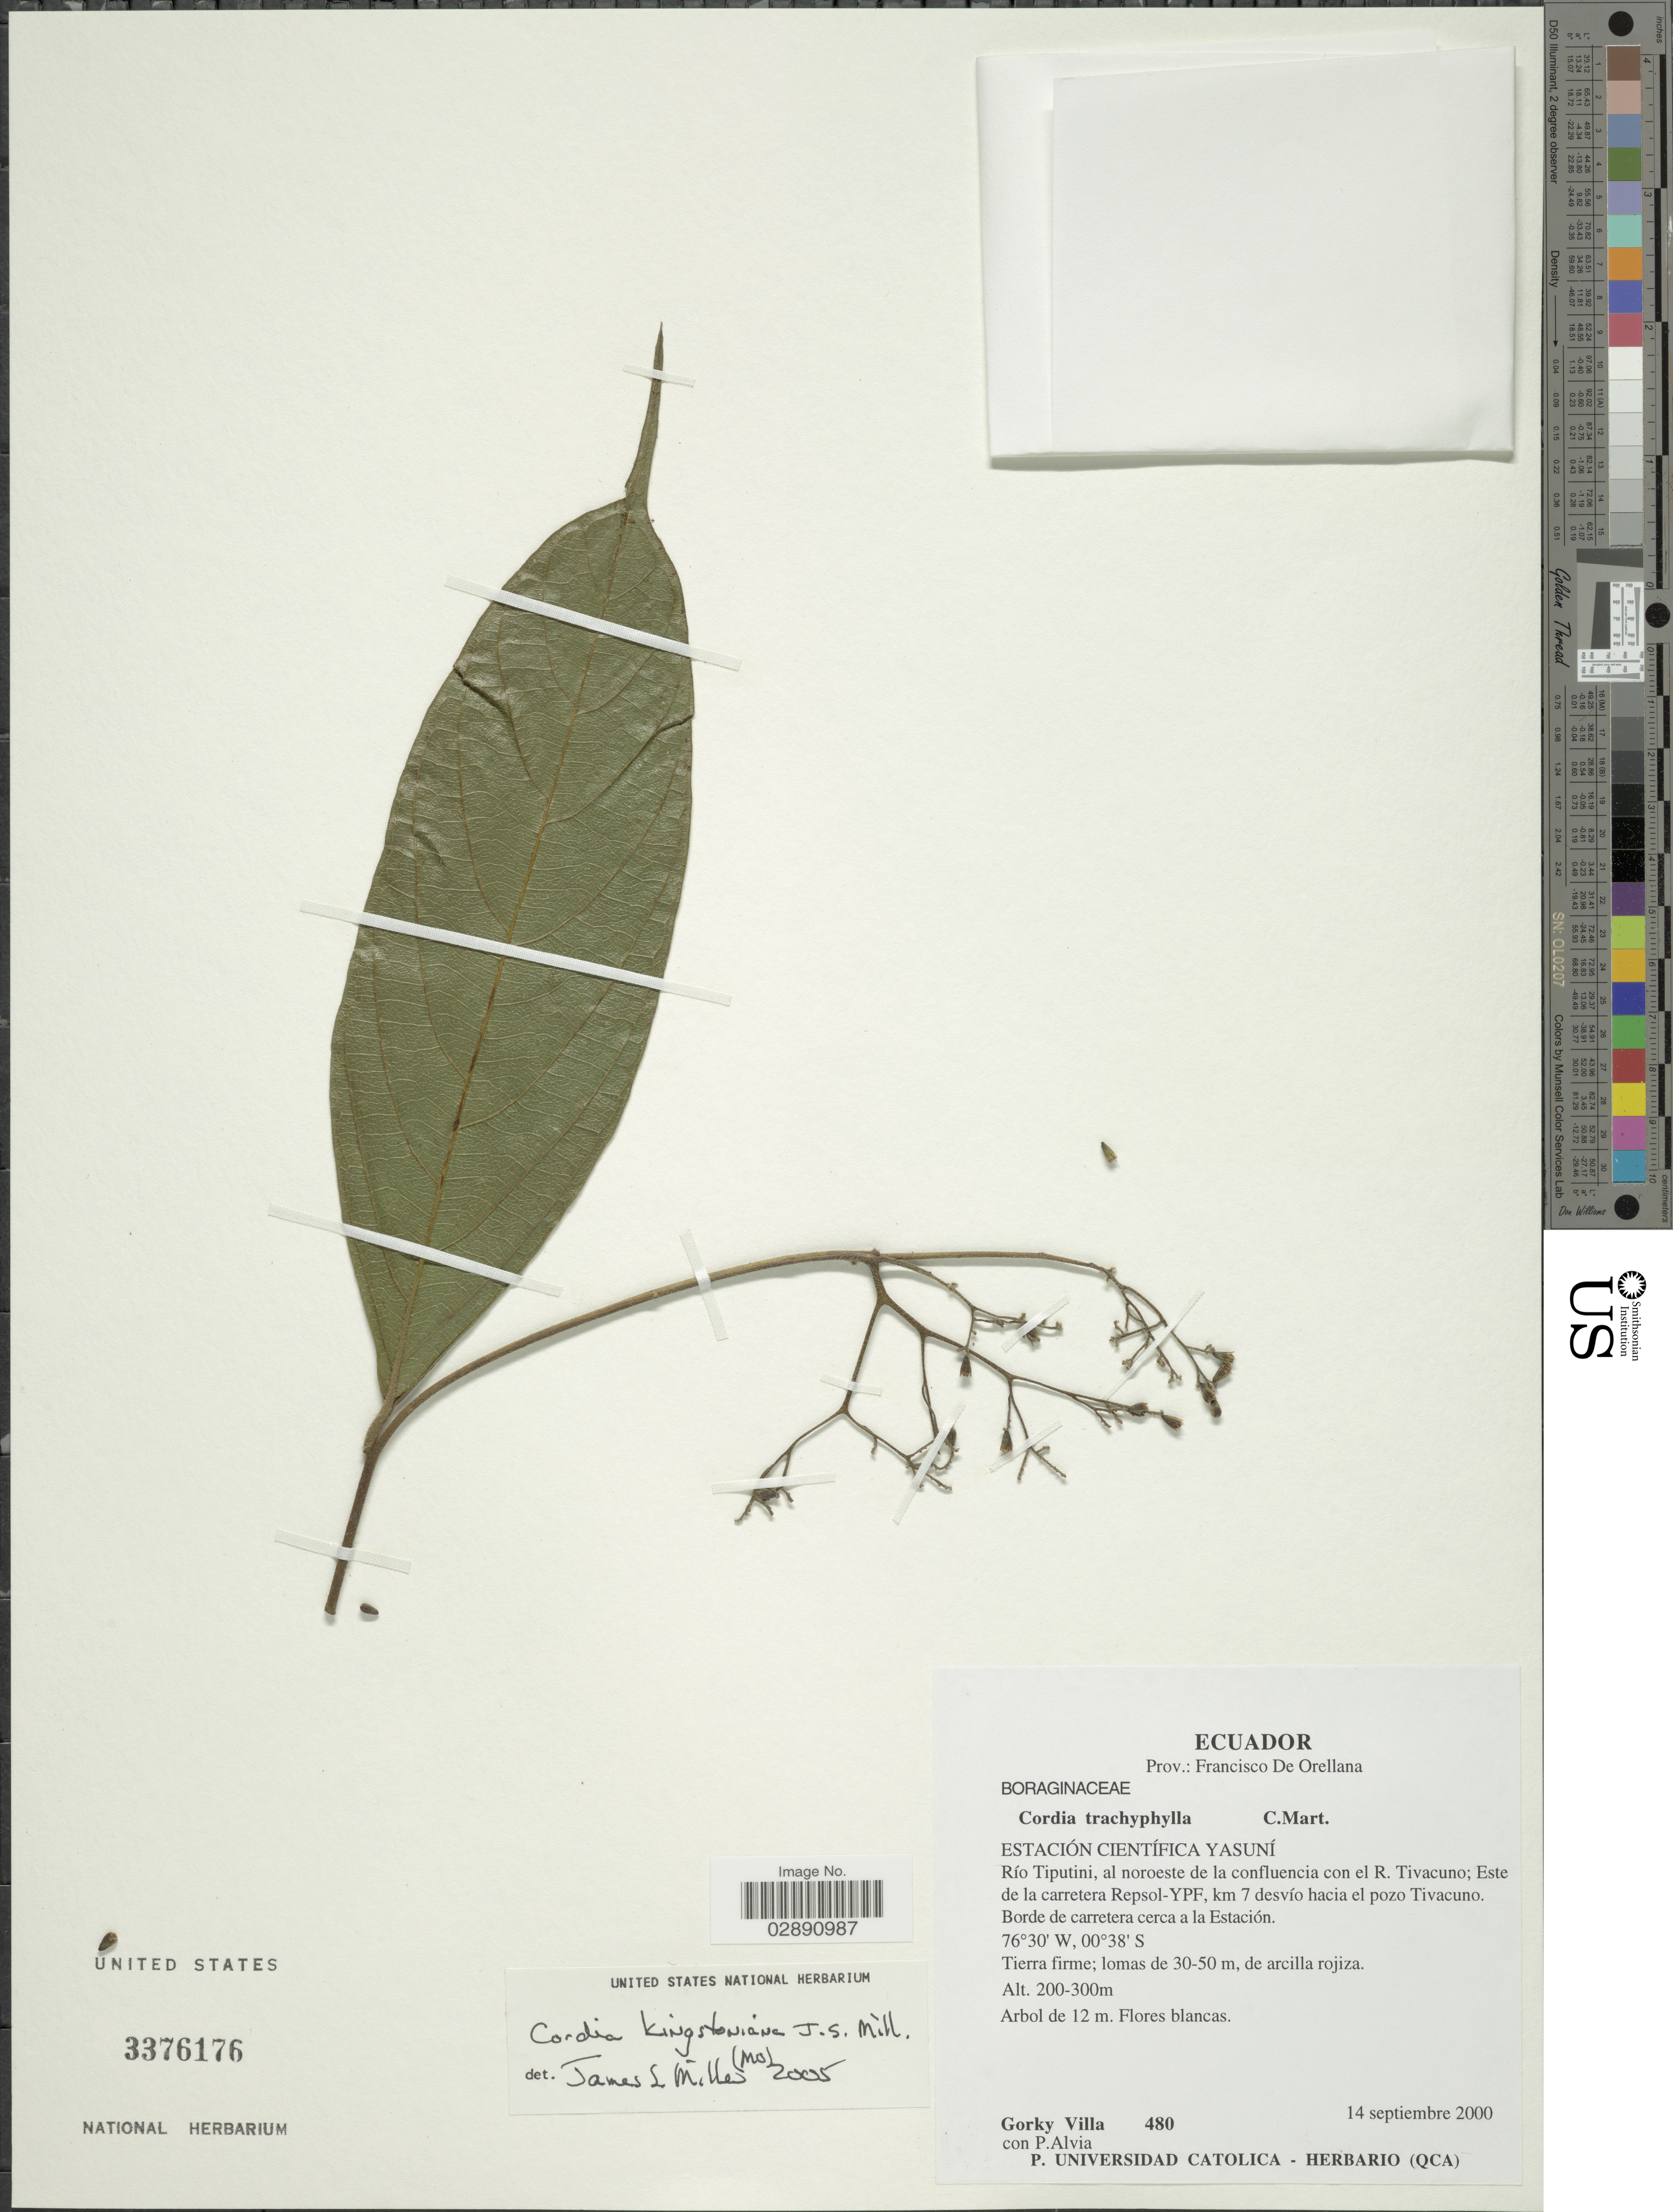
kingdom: Plantae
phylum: Tracheophyta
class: Magnoliopsida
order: Boraginales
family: Cordiaceae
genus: Cordia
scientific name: Cordia kingstoniana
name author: J.S. Mill.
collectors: G. Villa & P. Alvia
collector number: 480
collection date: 2000-09-14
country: Ecuador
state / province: Orellana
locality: Prov.: Francisco De Orellana. Estación Científica Yasuní. Río Tiputini, al noroeste de la confluencia con el R. Tivacuno; Este de la carretera Repsol-YPF, km 7 desvío hacia el pozo Tivacuno. Borde de carretera cerca a la Estación.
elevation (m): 200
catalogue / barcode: US 3376176